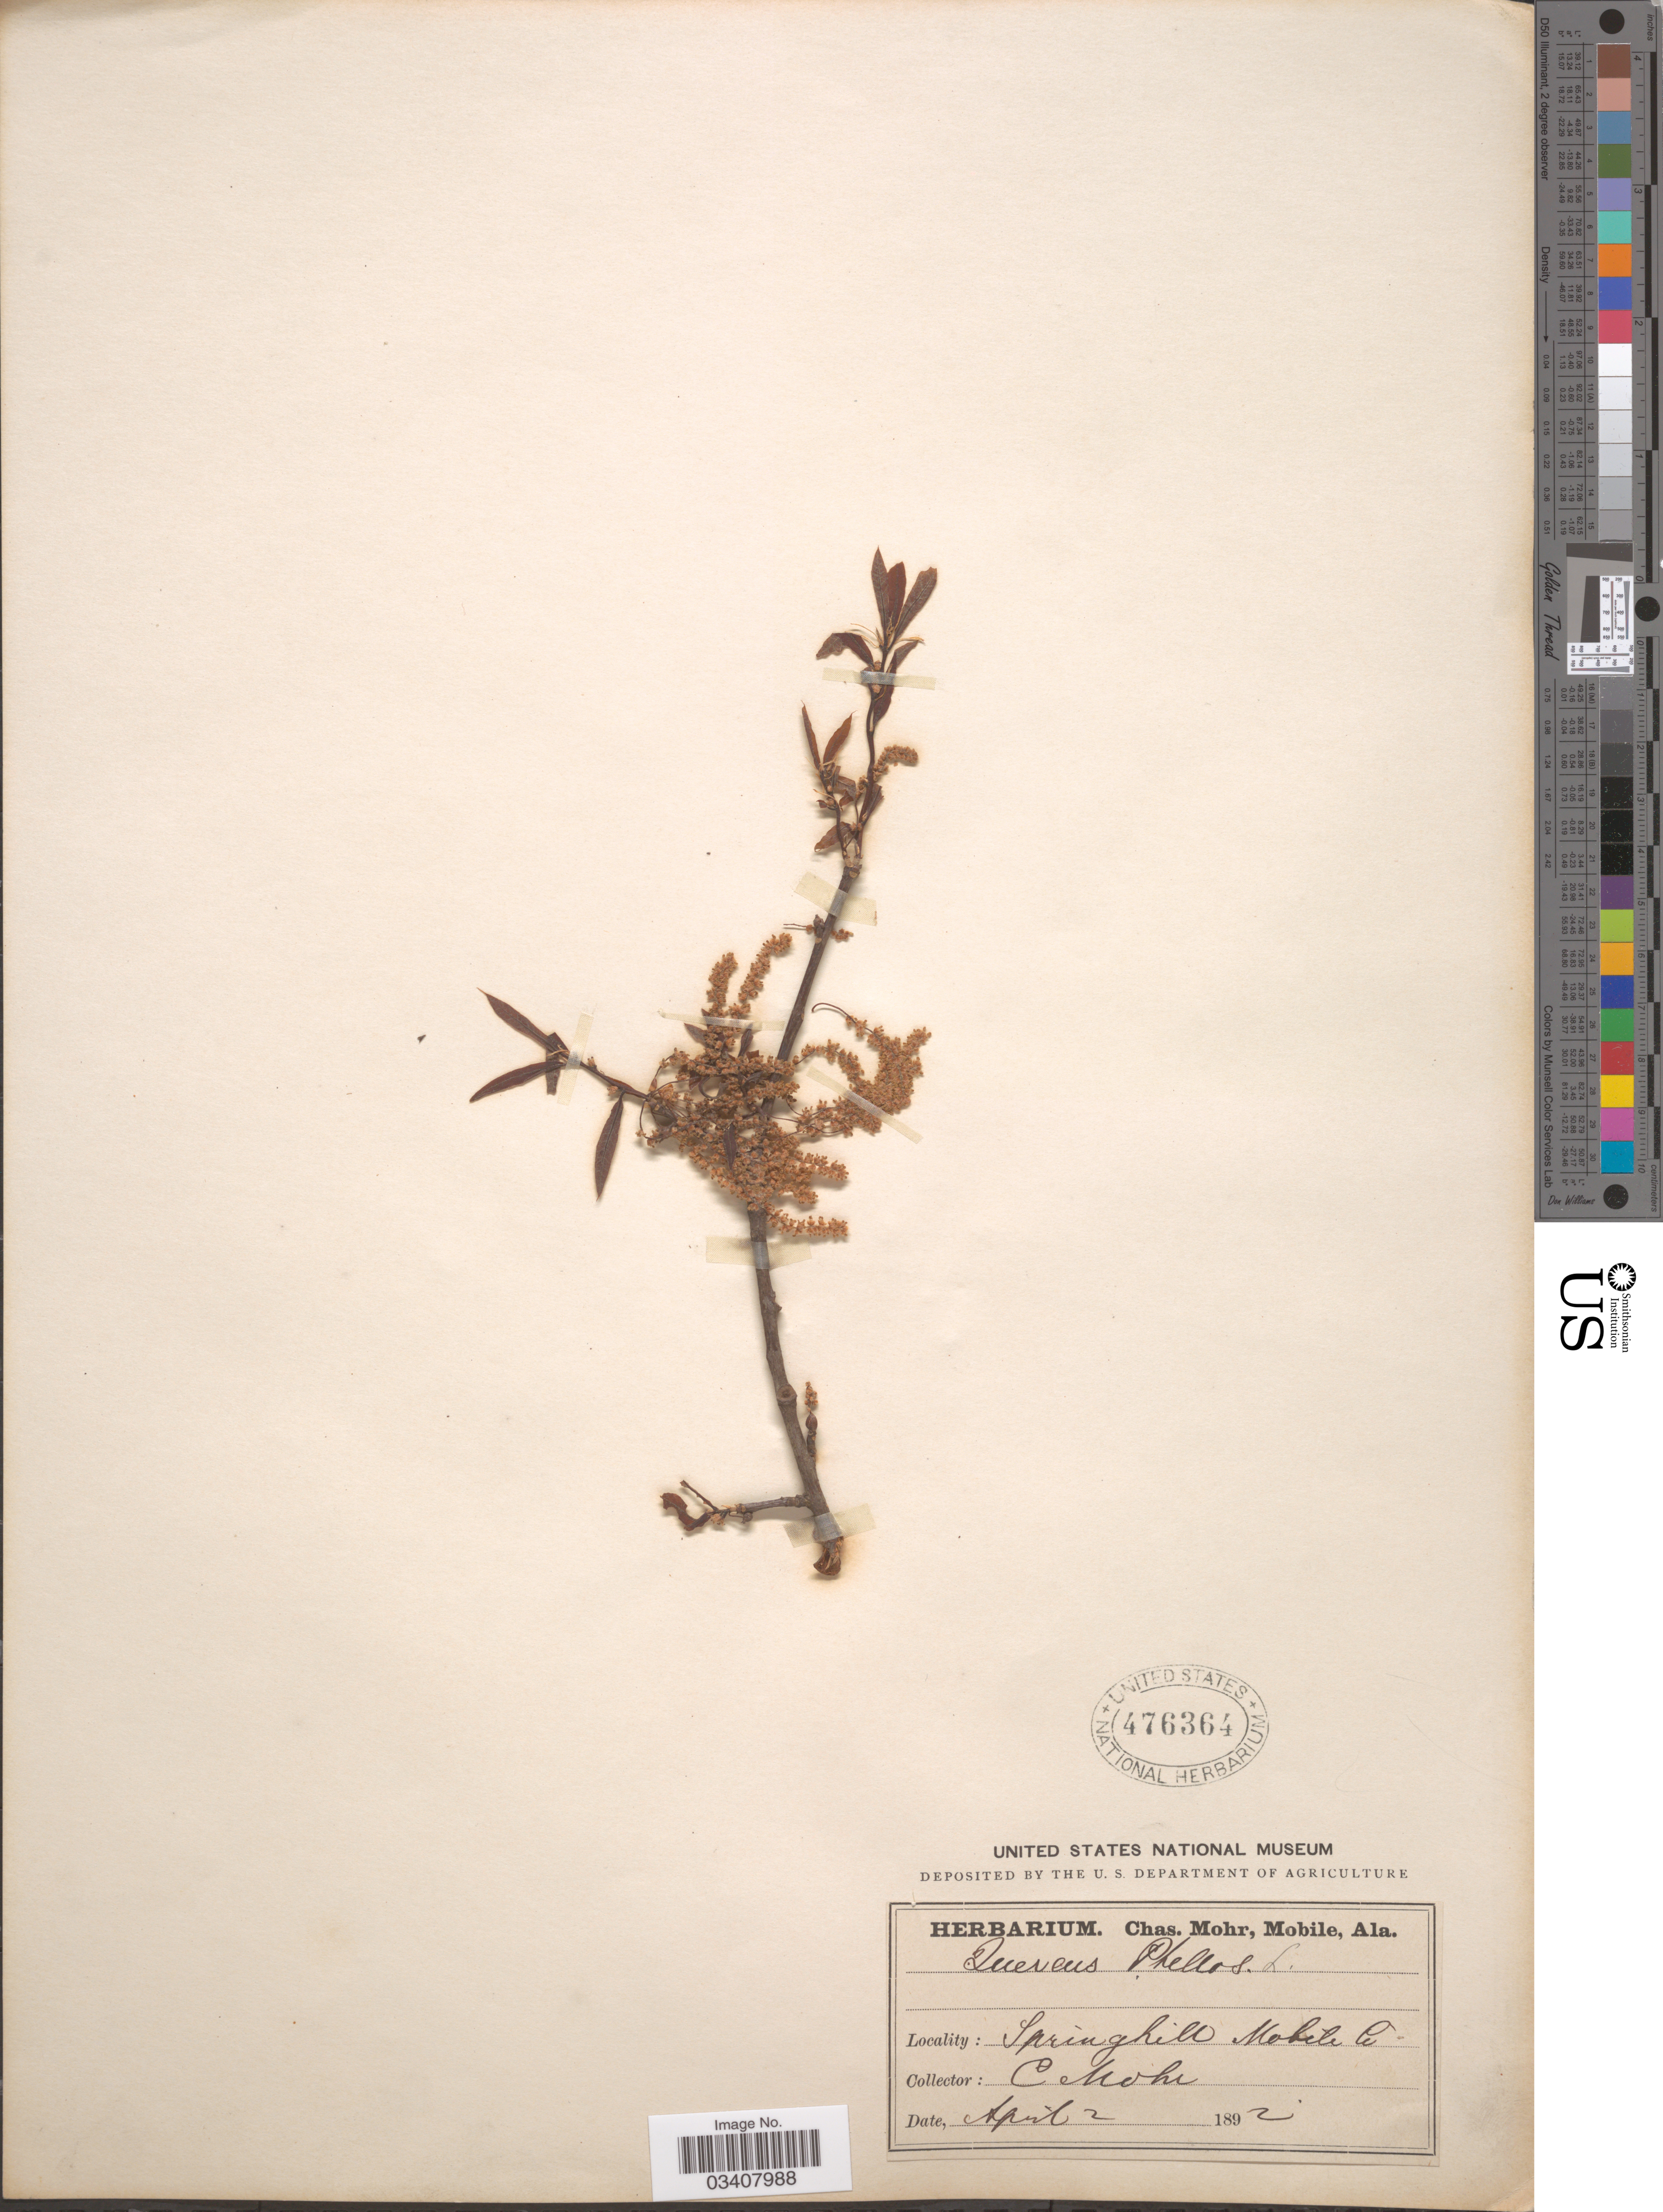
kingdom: Plantae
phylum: Tracheophyta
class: Magnoliopsida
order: Fagales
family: Fagaceae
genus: Quercus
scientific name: Quercus phellos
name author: L.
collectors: Mohr, C. T. (herbarium)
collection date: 1892-04-02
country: United States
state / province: Alabama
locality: Springhill Mobile Co.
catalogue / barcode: US 476364